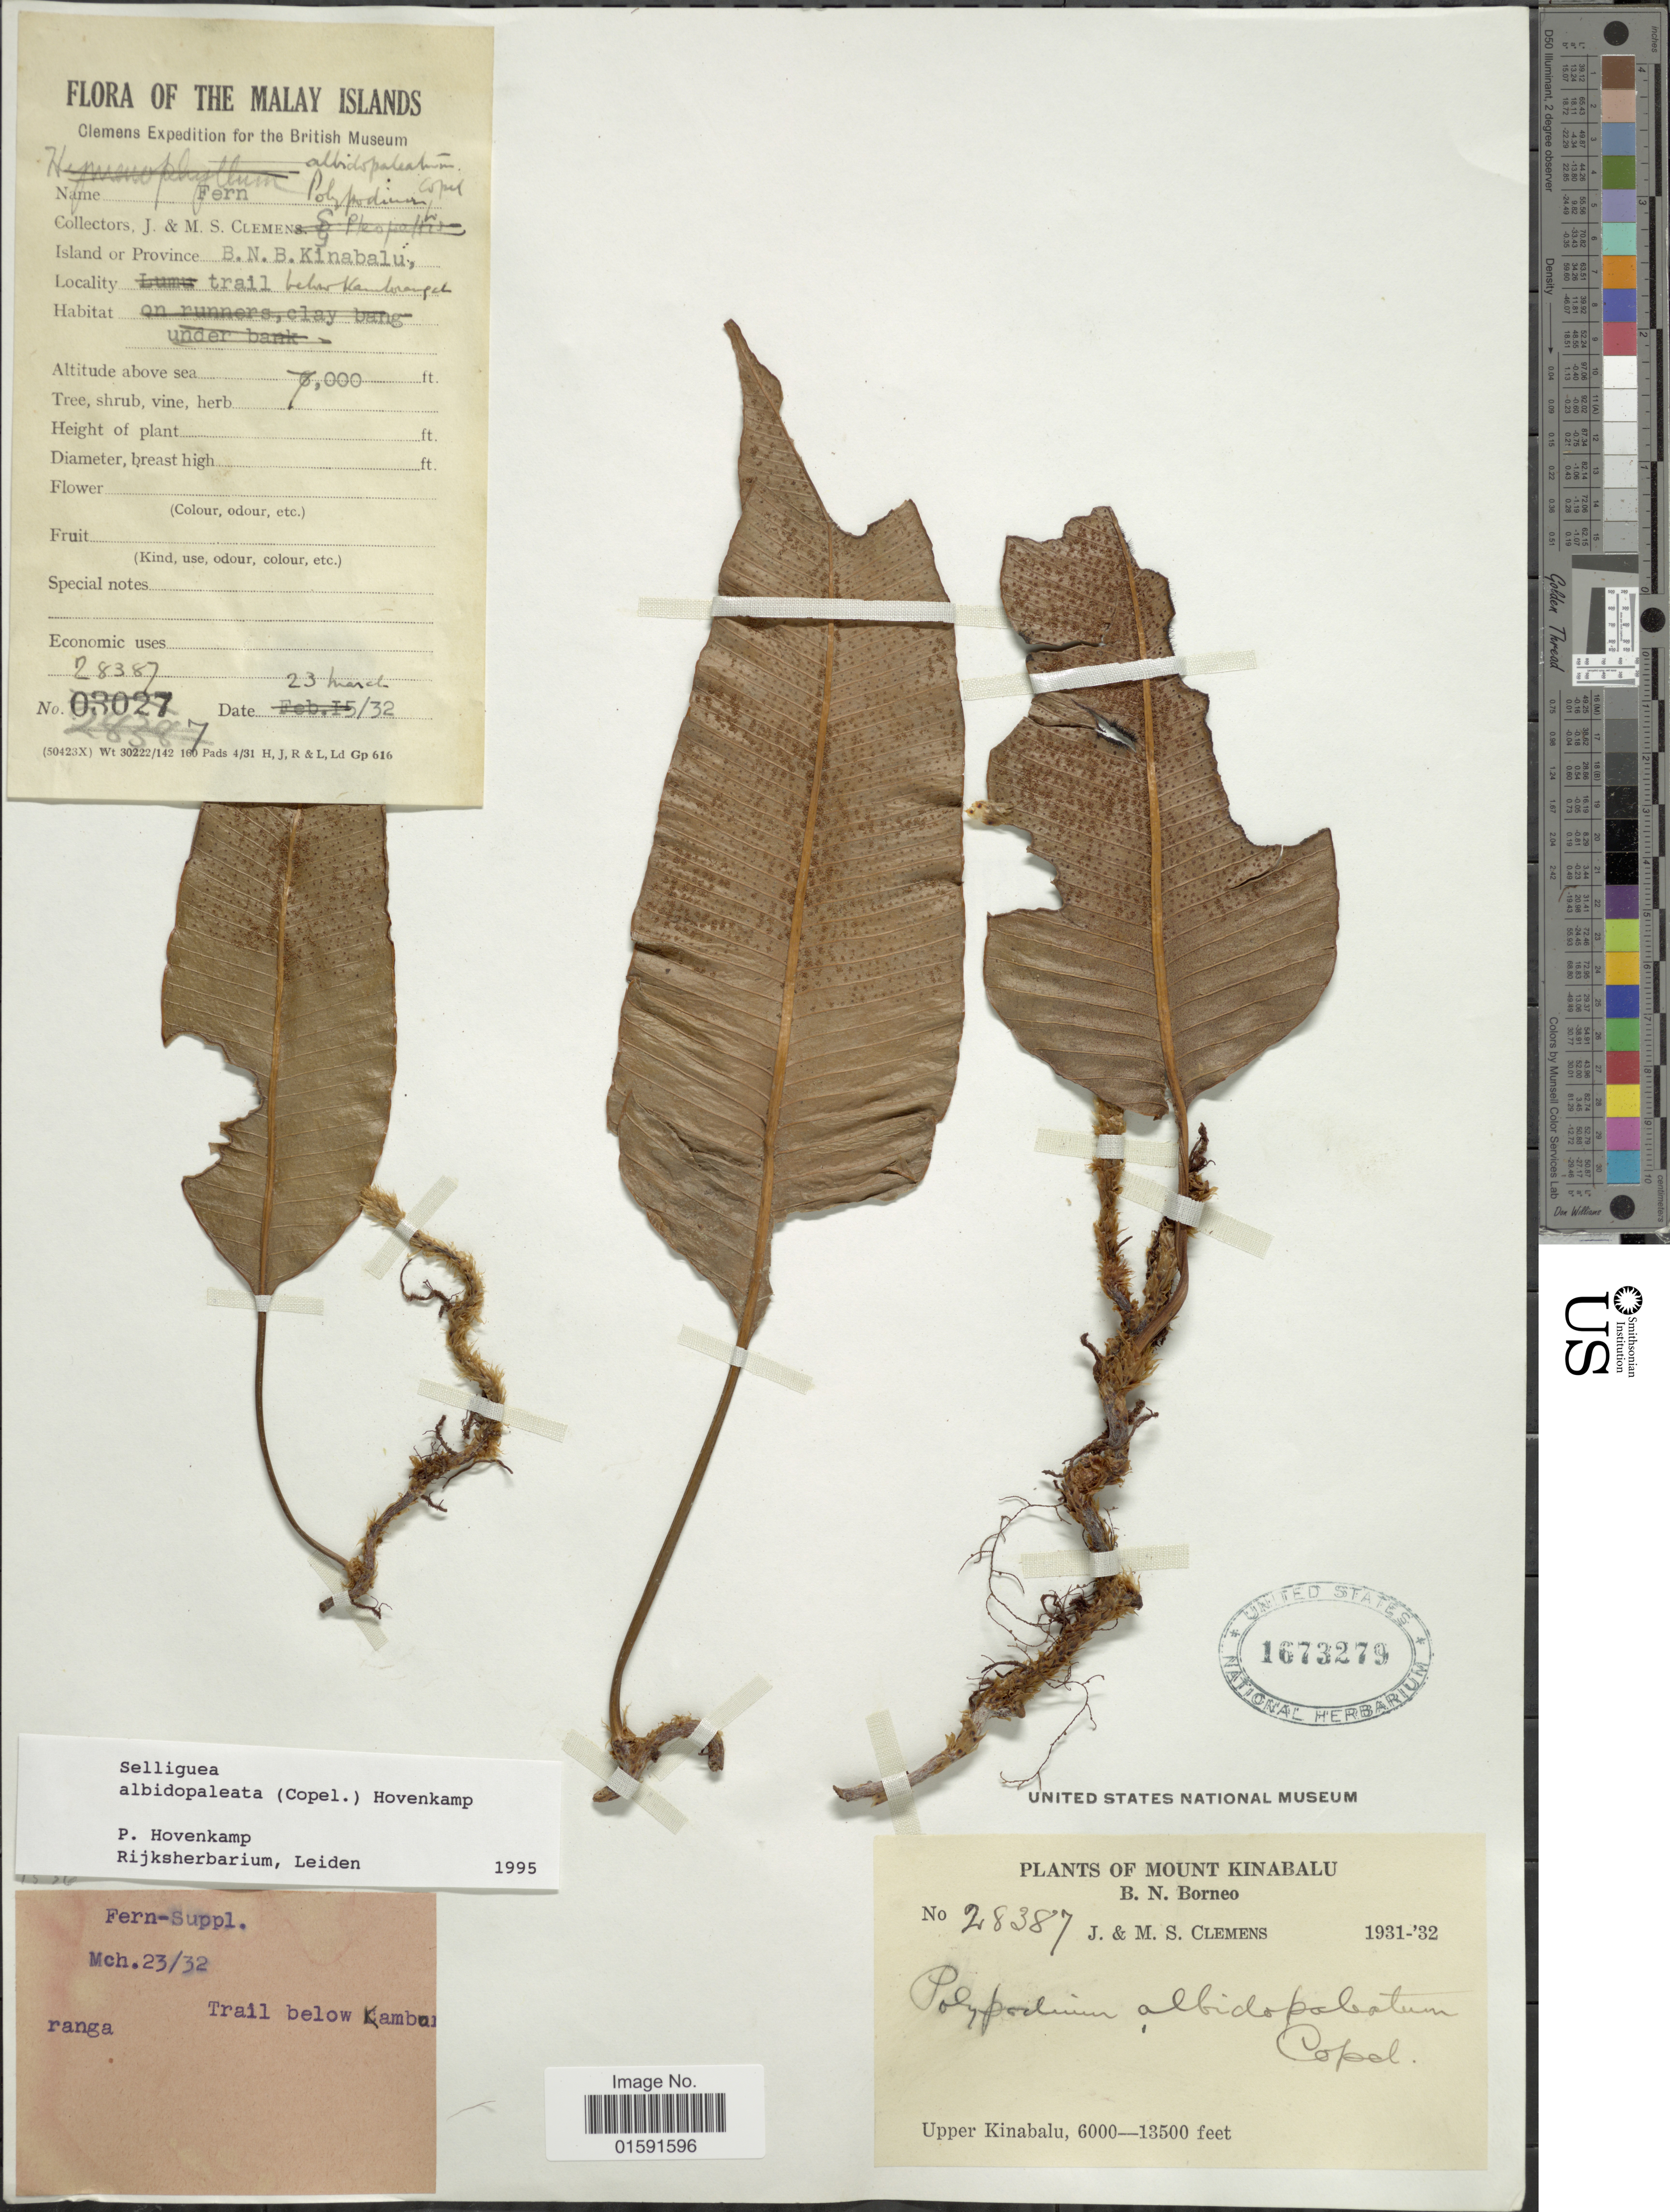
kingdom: Plantae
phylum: Tracheophyta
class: Polypodiopsida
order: Polypodiales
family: Polypodiaceae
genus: Selliguea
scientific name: Selliguea albidopaleata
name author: (Copel.) Parris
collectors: J. Clemens & M. S. Clemens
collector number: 28387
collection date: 1932-03-23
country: Malaysia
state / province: Sabah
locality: Mount Kinabalu. B. N. Borneo. Upper Kinabalu. The Malay Islands. B.N.B Kinabalu. trail below Kamboret [interpreted]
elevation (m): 1829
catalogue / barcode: US 1673279